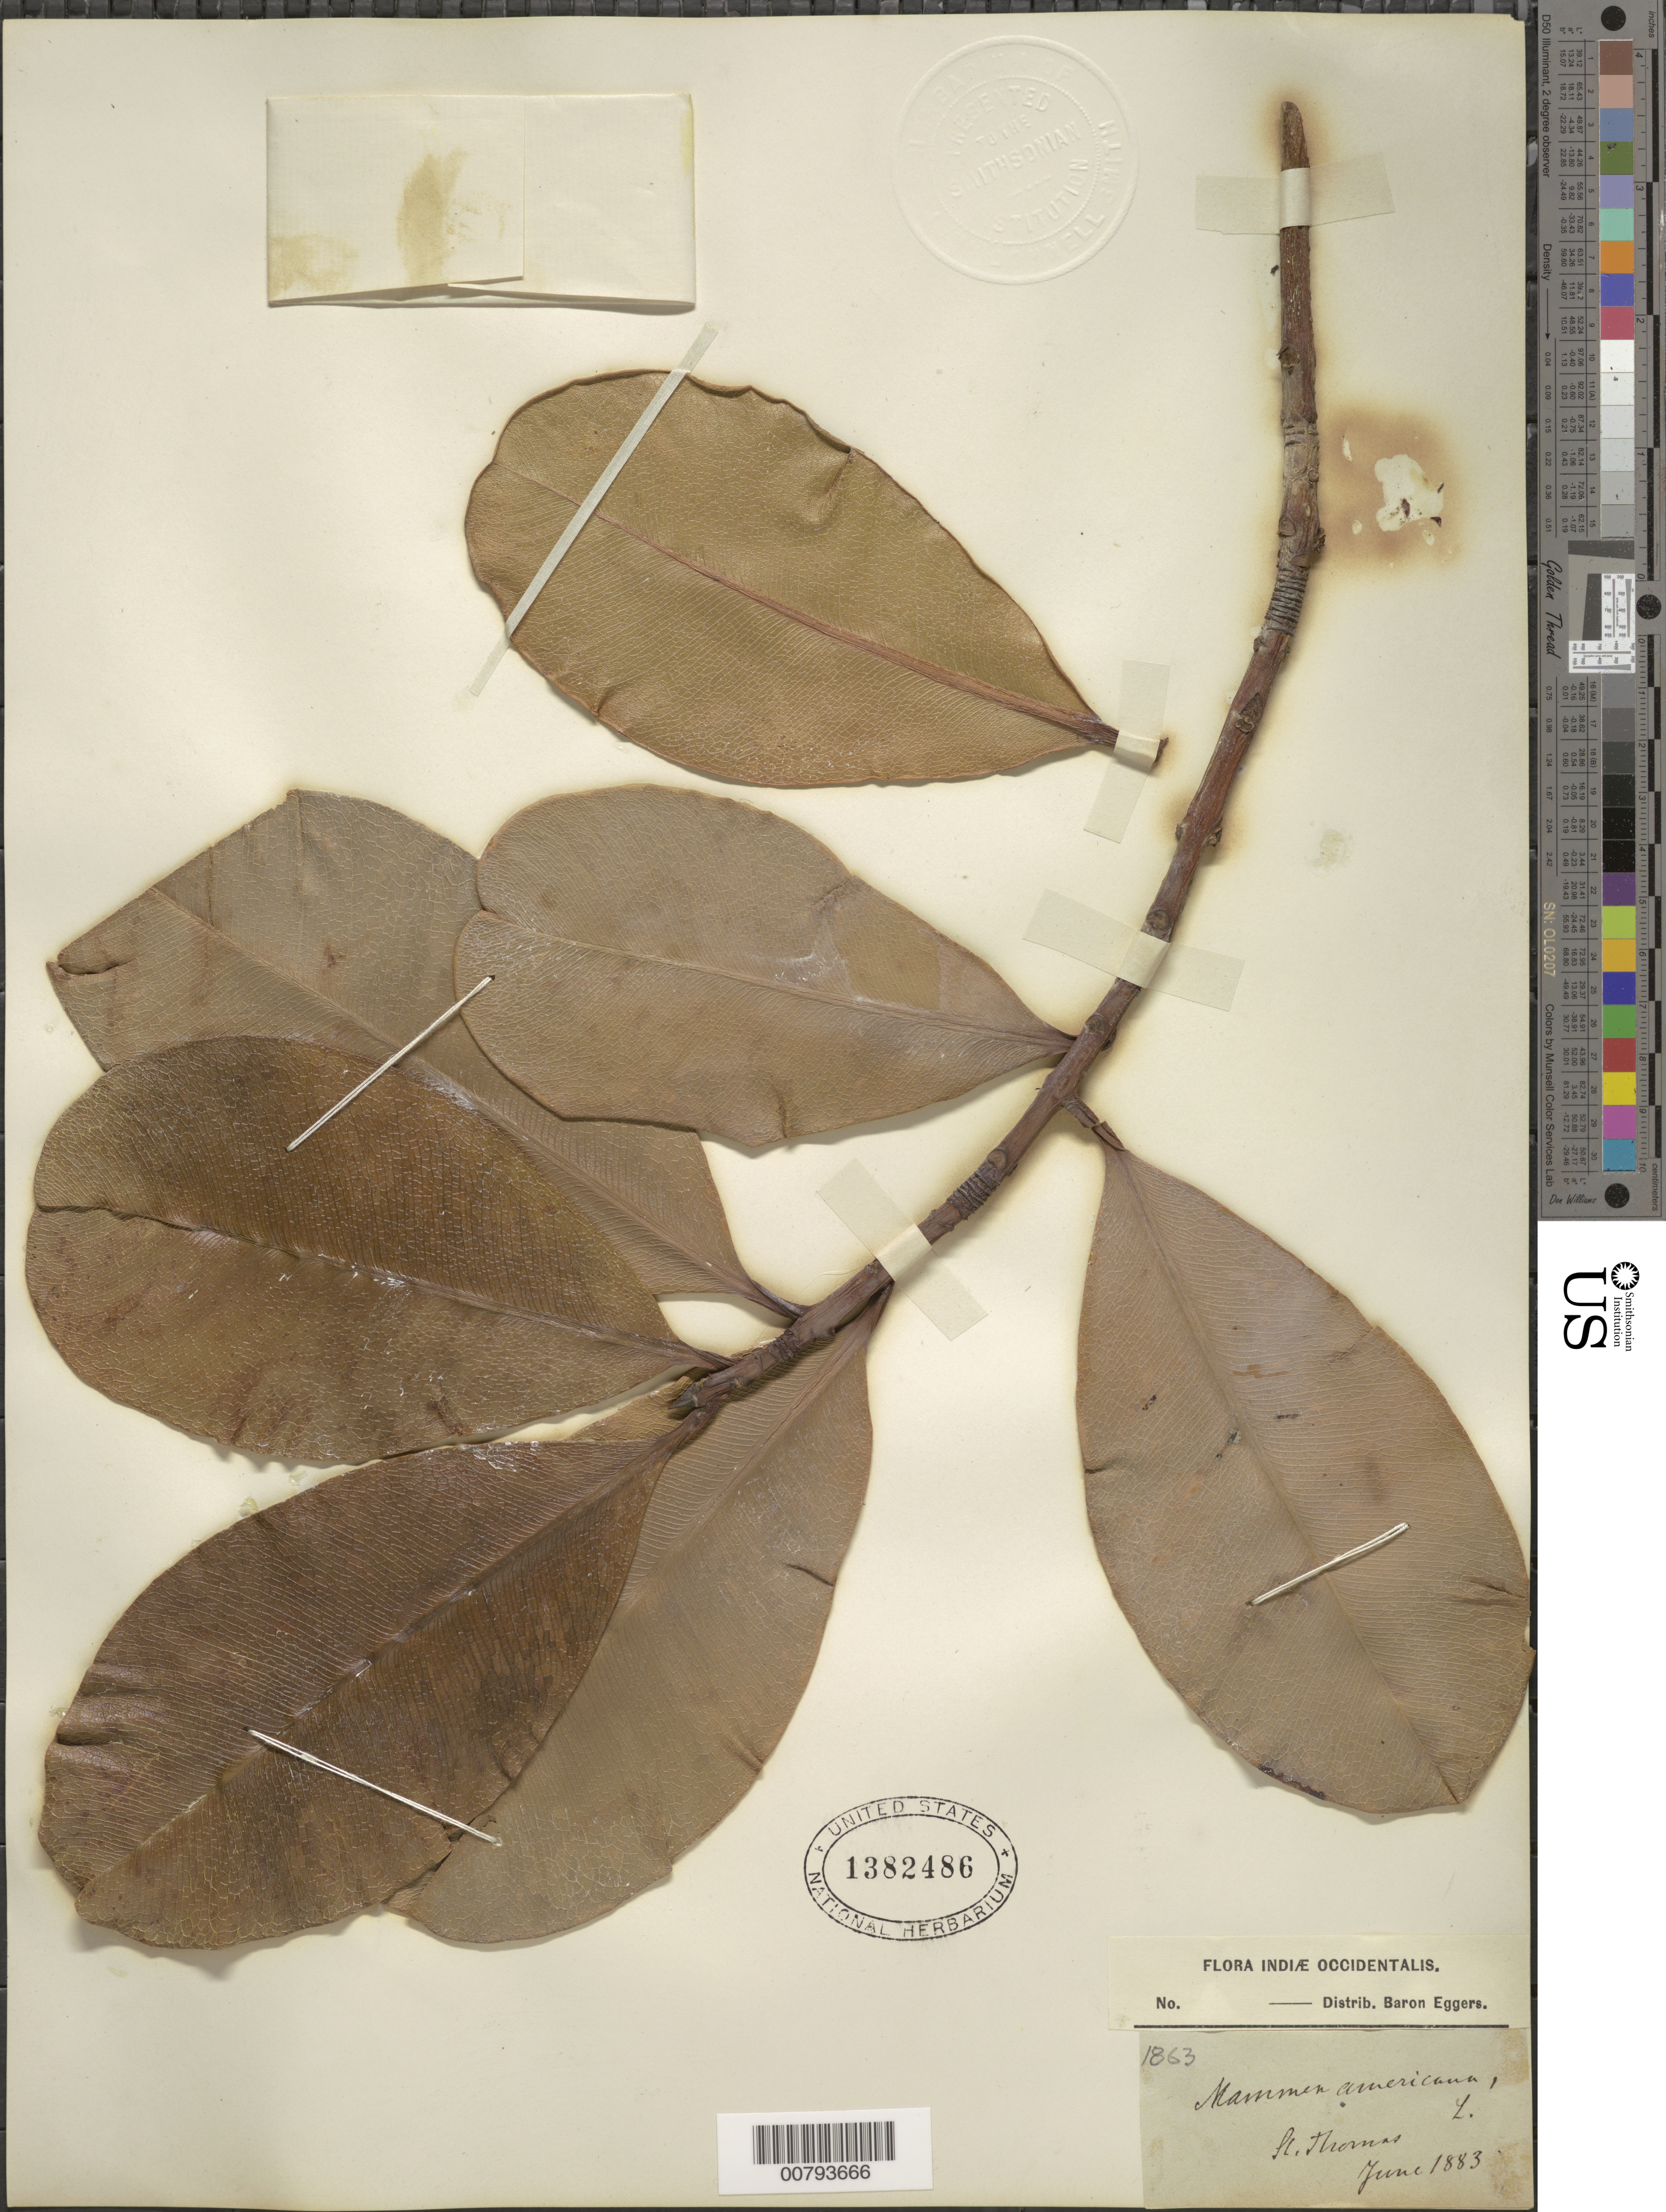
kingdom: Plantae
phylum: Tracheophyta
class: Magnoliopsida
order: Malpighiales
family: Calophyllaceae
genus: Mammea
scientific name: Mammea americana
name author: L.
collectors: H. F. A. von Eggers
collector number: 1863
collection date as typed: Jun 1883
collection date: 1883-06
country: U.S. Virgin Islands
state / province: St. Thomas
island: St. Thomas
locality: St. Thomas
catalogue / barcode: US 1382486